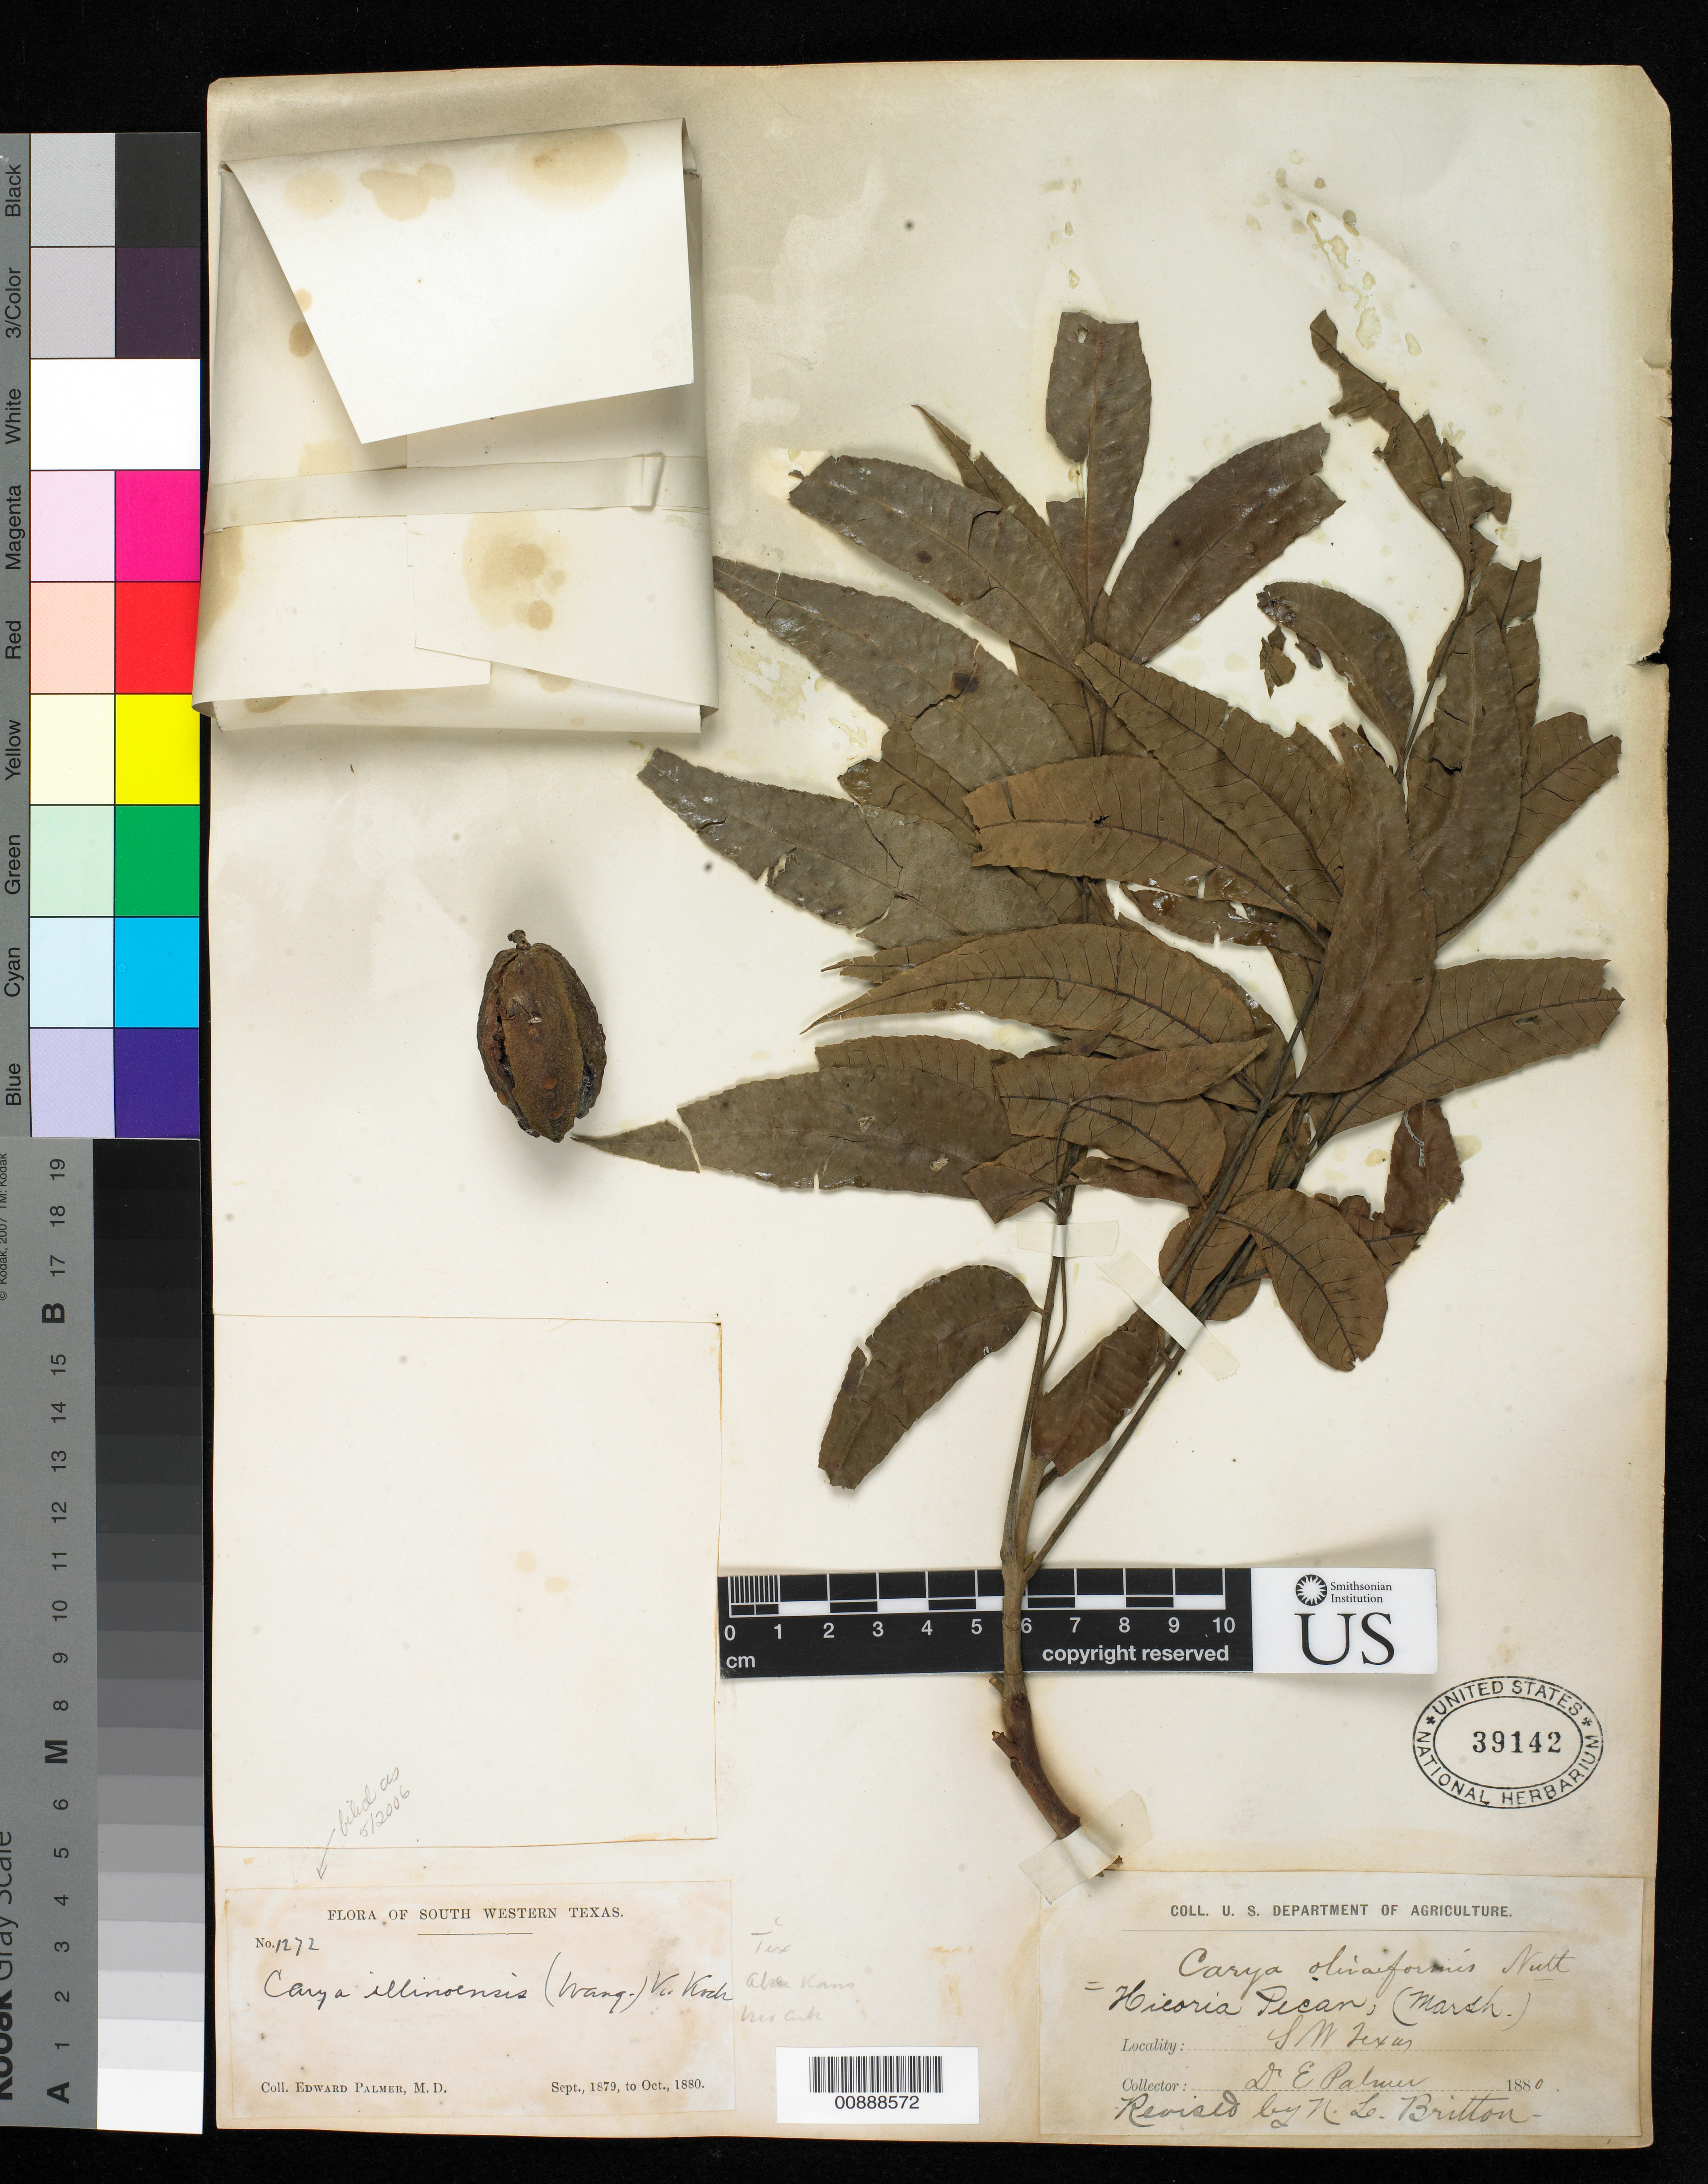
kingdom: Plantae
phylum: Tracheophyta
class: Magnoliopsida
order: Fagales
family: Juglandaceae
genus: Carya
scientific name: Carya illinoinensis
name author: (Wangenh.) K. Koch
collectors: E. Palmer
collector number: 1272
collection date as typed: Sep 1879 to -- Oct 1880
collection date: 1879-09/1880-10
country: United States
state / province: Texas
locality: SW Texas.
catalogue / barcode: US 39142